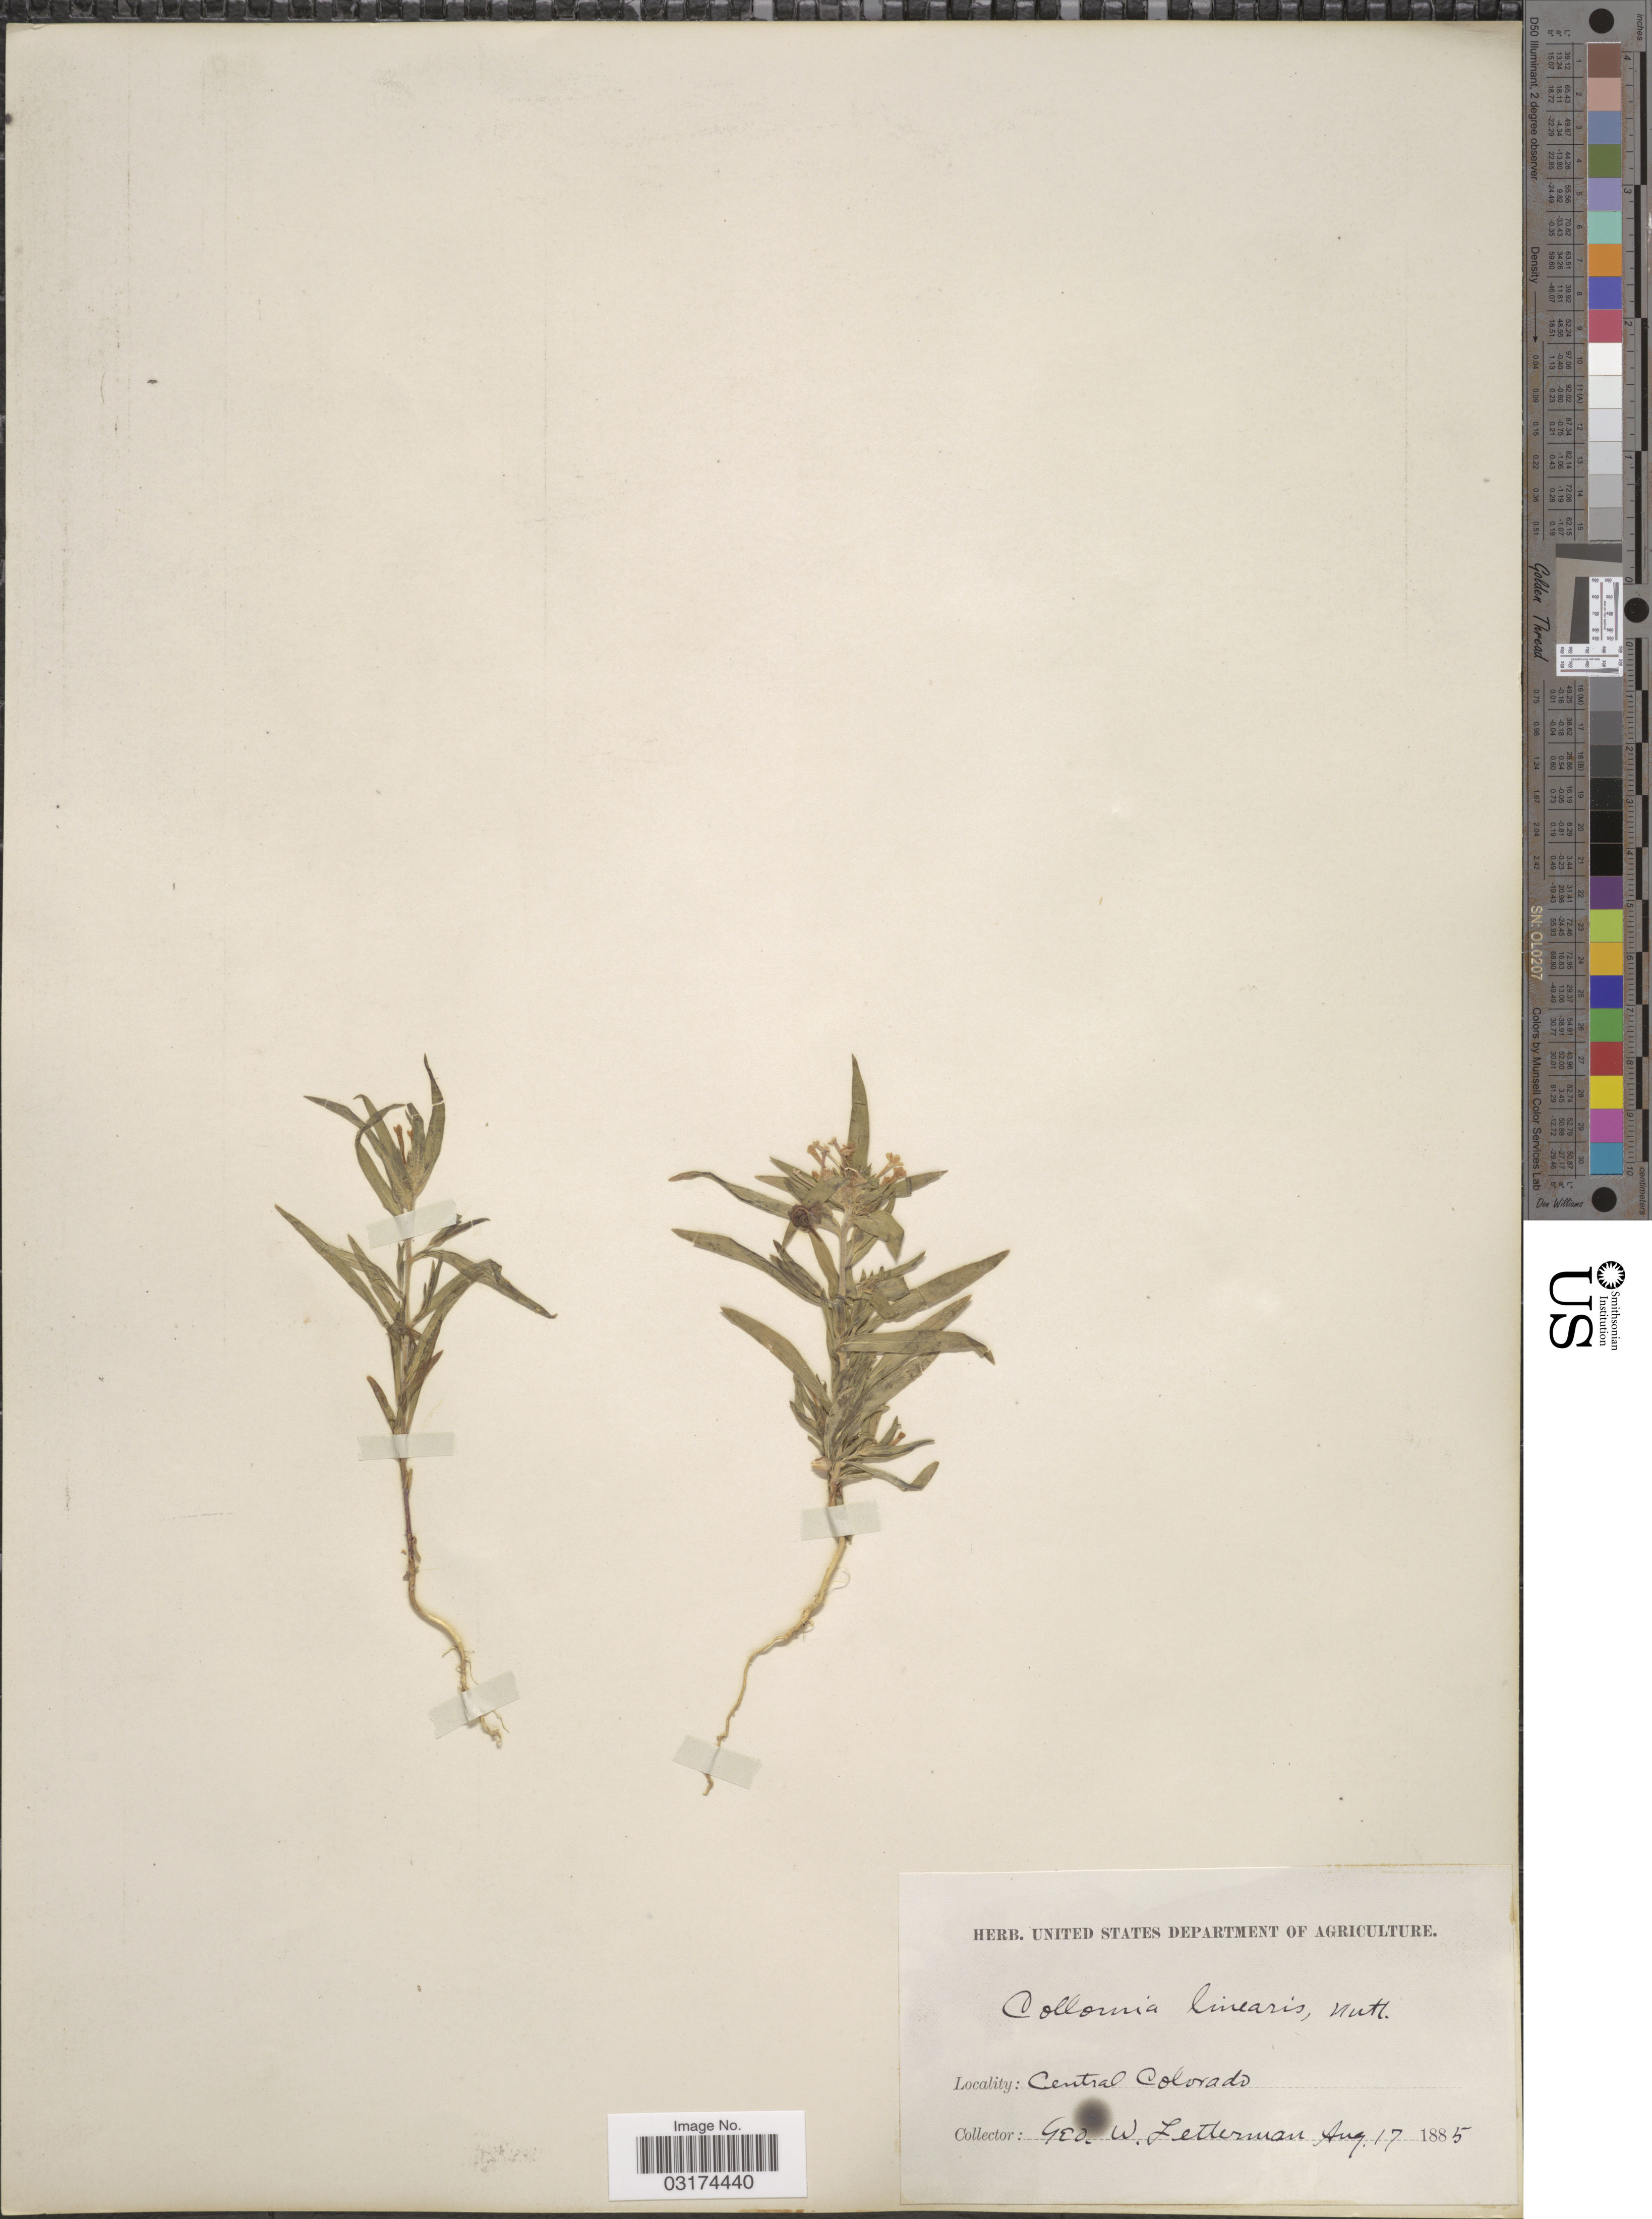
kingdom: Plantae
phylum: Tracheophyta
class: Magnoliopsida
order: Ericales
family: Polemoniaceae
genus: Collomia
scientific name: Collomia linearis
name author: Nutt.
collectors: G. W. Letterman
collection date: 1885-08-17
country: United States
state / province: Colorado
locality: Central Colorado.